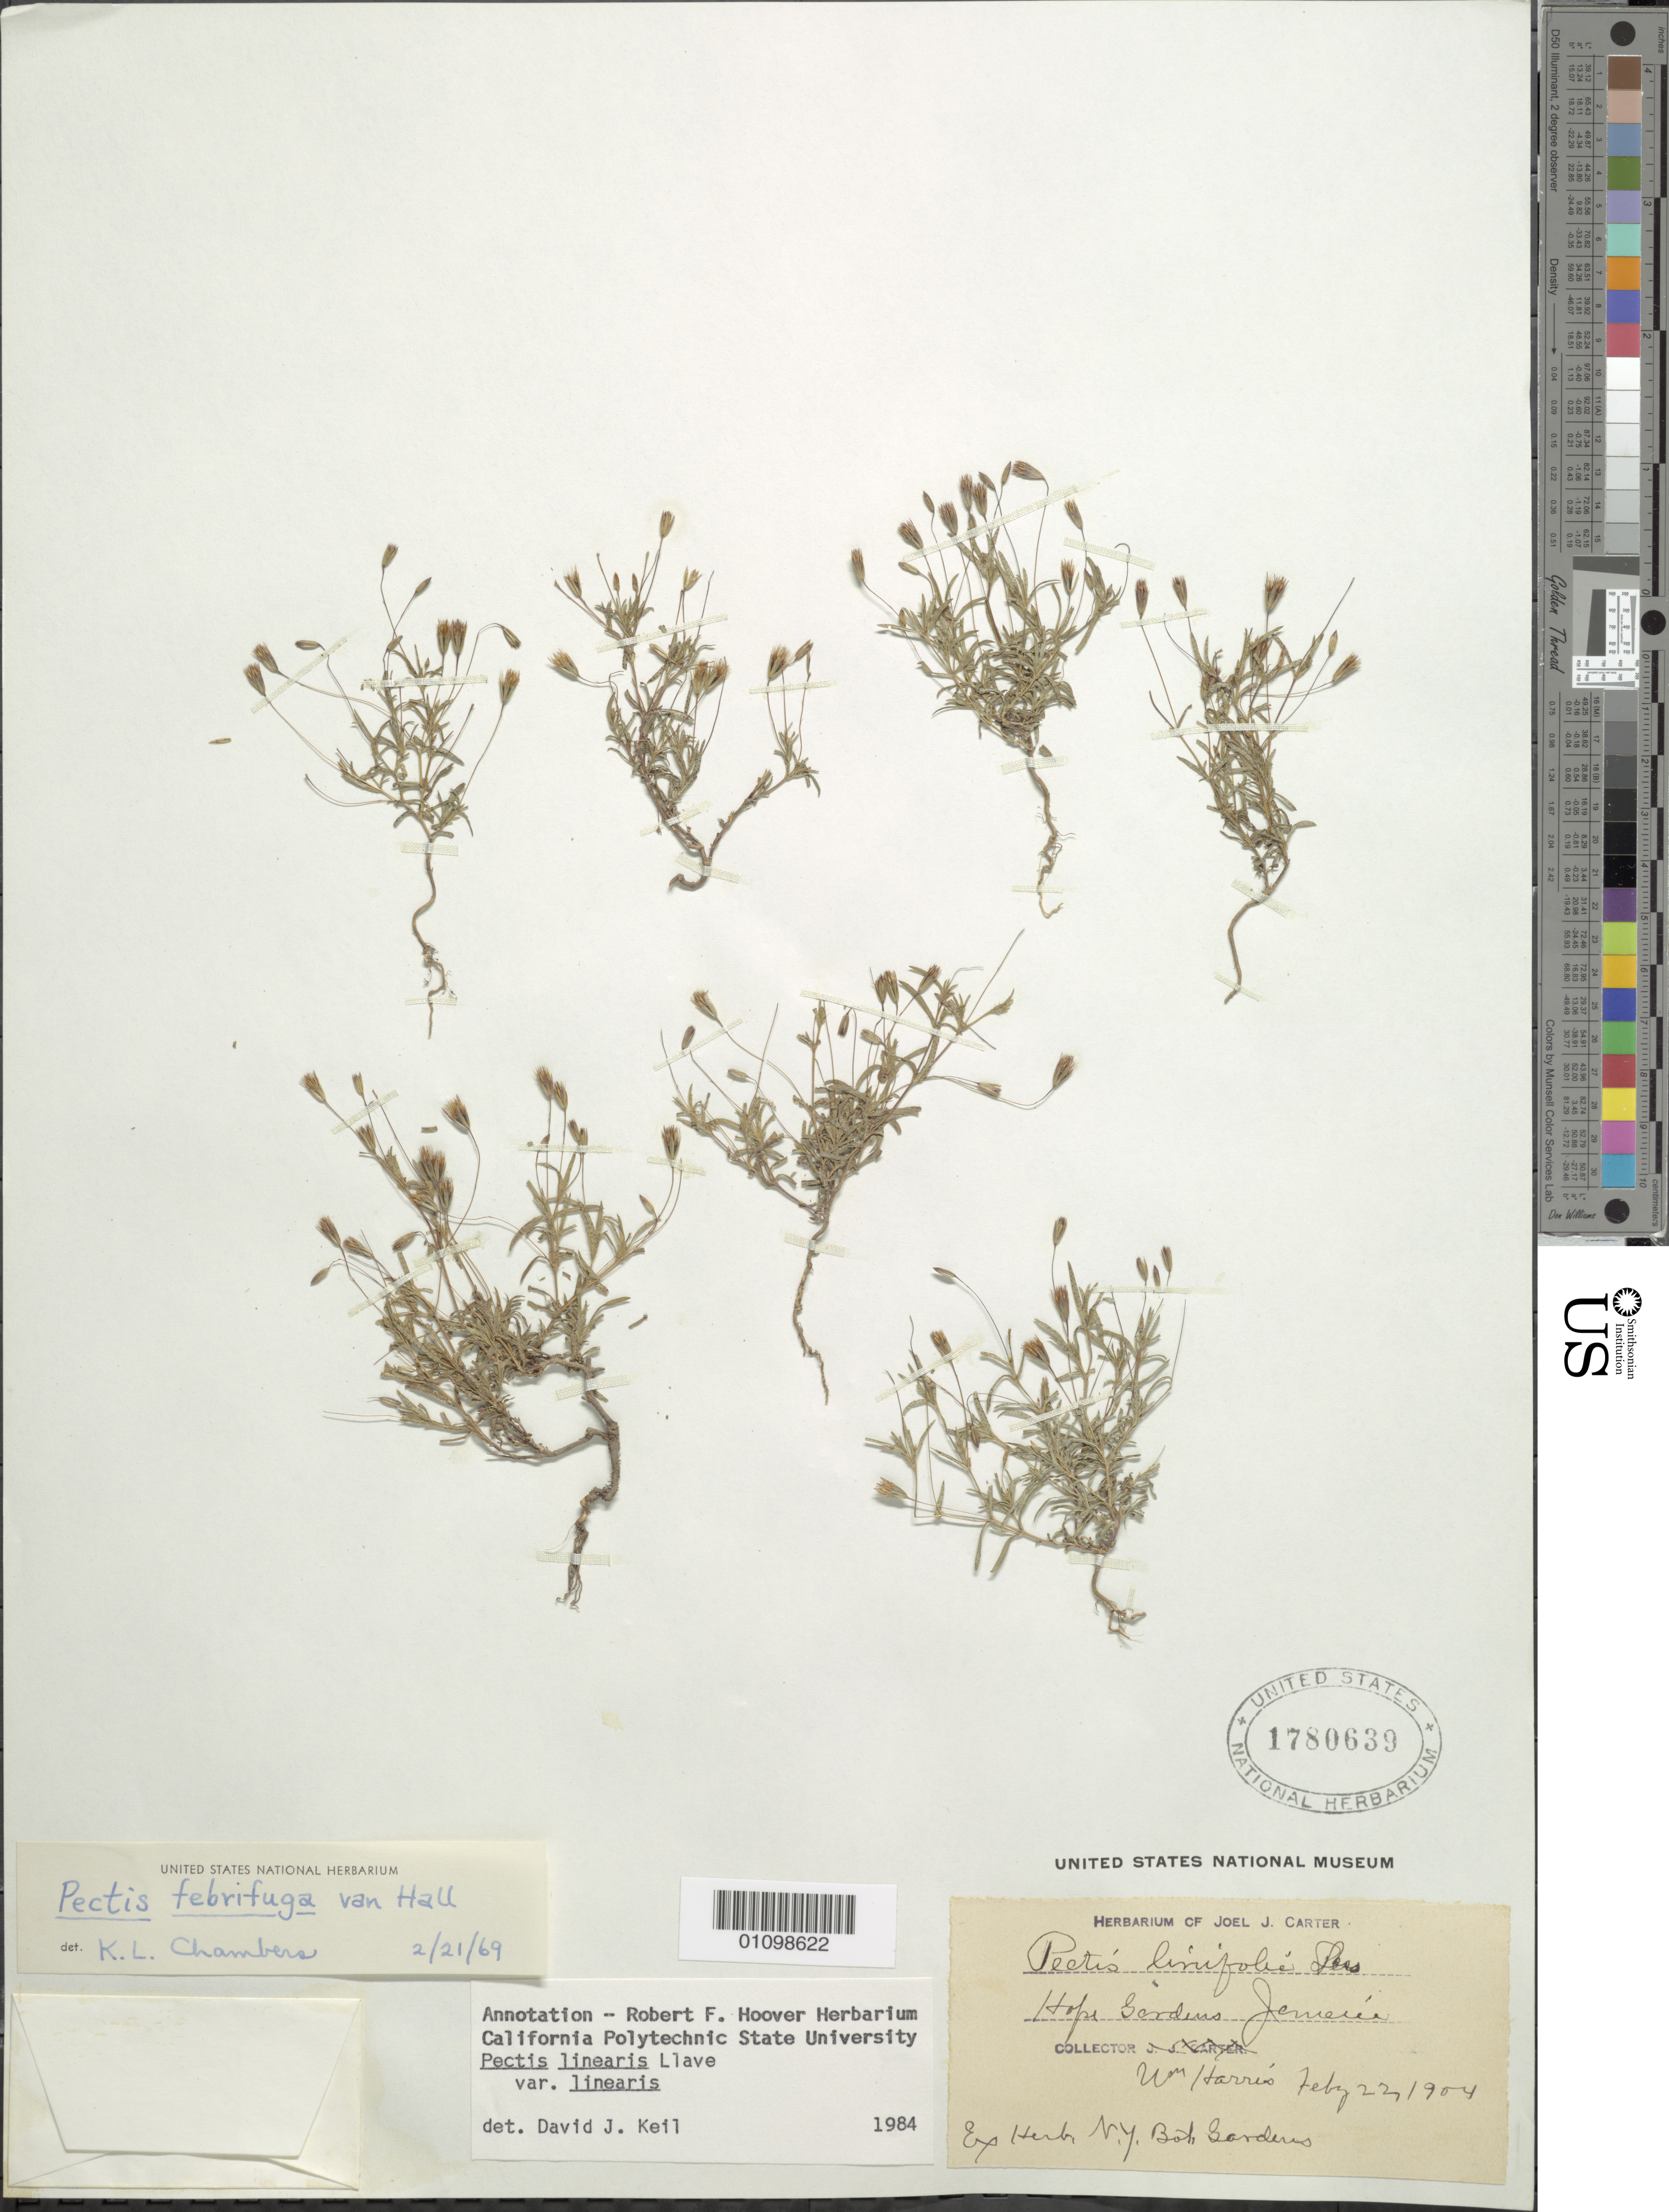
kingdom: Plantae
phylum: Tracheophyta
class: Magnoliopsida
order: Asterales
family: Asteraceae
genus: Pectis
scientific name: Pectis linearis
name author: La Llave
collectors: W. Harris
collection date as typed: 22 Feb 1904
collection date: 1904-02-22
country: Jamaica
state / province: Kingston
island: Jamaica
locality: Hope Gardens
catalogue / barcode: US 1780639